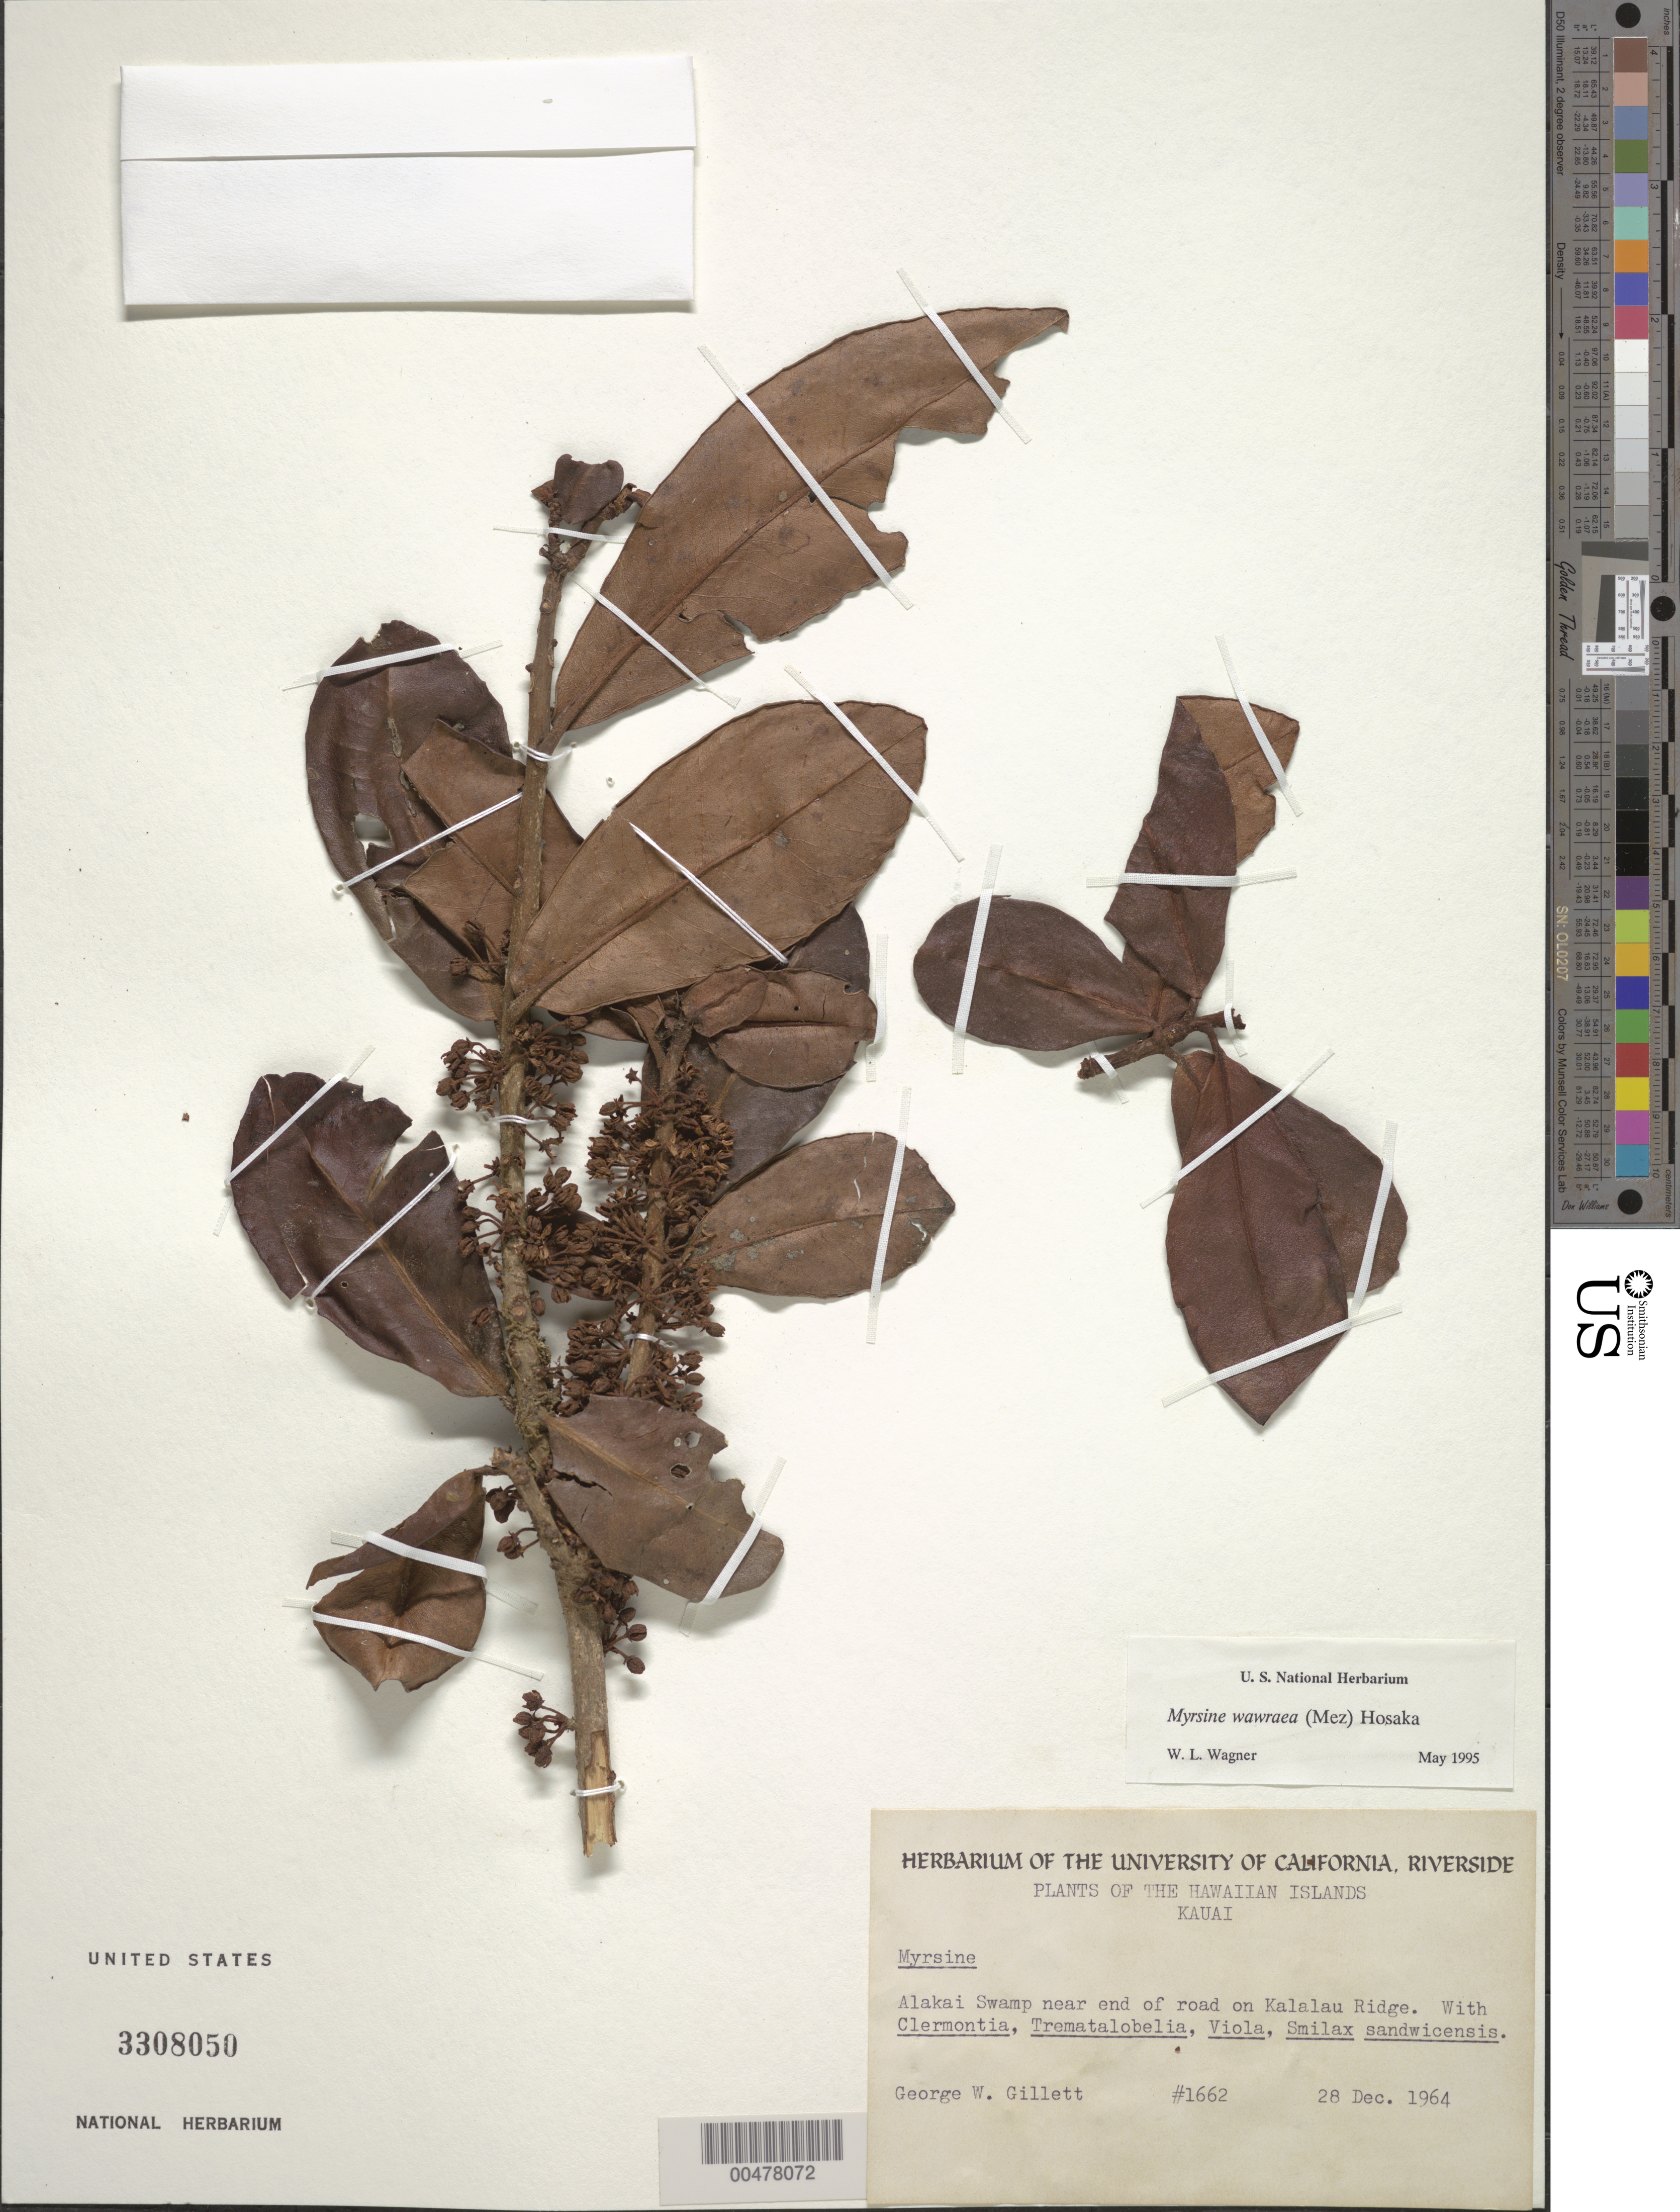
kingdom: Plantae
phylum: Tracheophyta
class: Magnoliopsida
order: Ericales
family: Primulaceae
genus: Myrsine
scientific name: Myrsine wawraea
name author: (Mez) Hosaka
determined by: Wagner, W. L., (BOT), Smithsonian Institution - National Museum of Natural History (UNITED STATES)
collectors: G. Gillett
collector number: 1662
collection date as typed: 28 Dec 1964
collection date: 1964-12-28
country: United States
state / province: Hawaii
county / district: Kauai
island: Kaua'i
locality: Alakai Swamp near end of rd on Kalalau ridge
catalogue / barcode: US 3308050